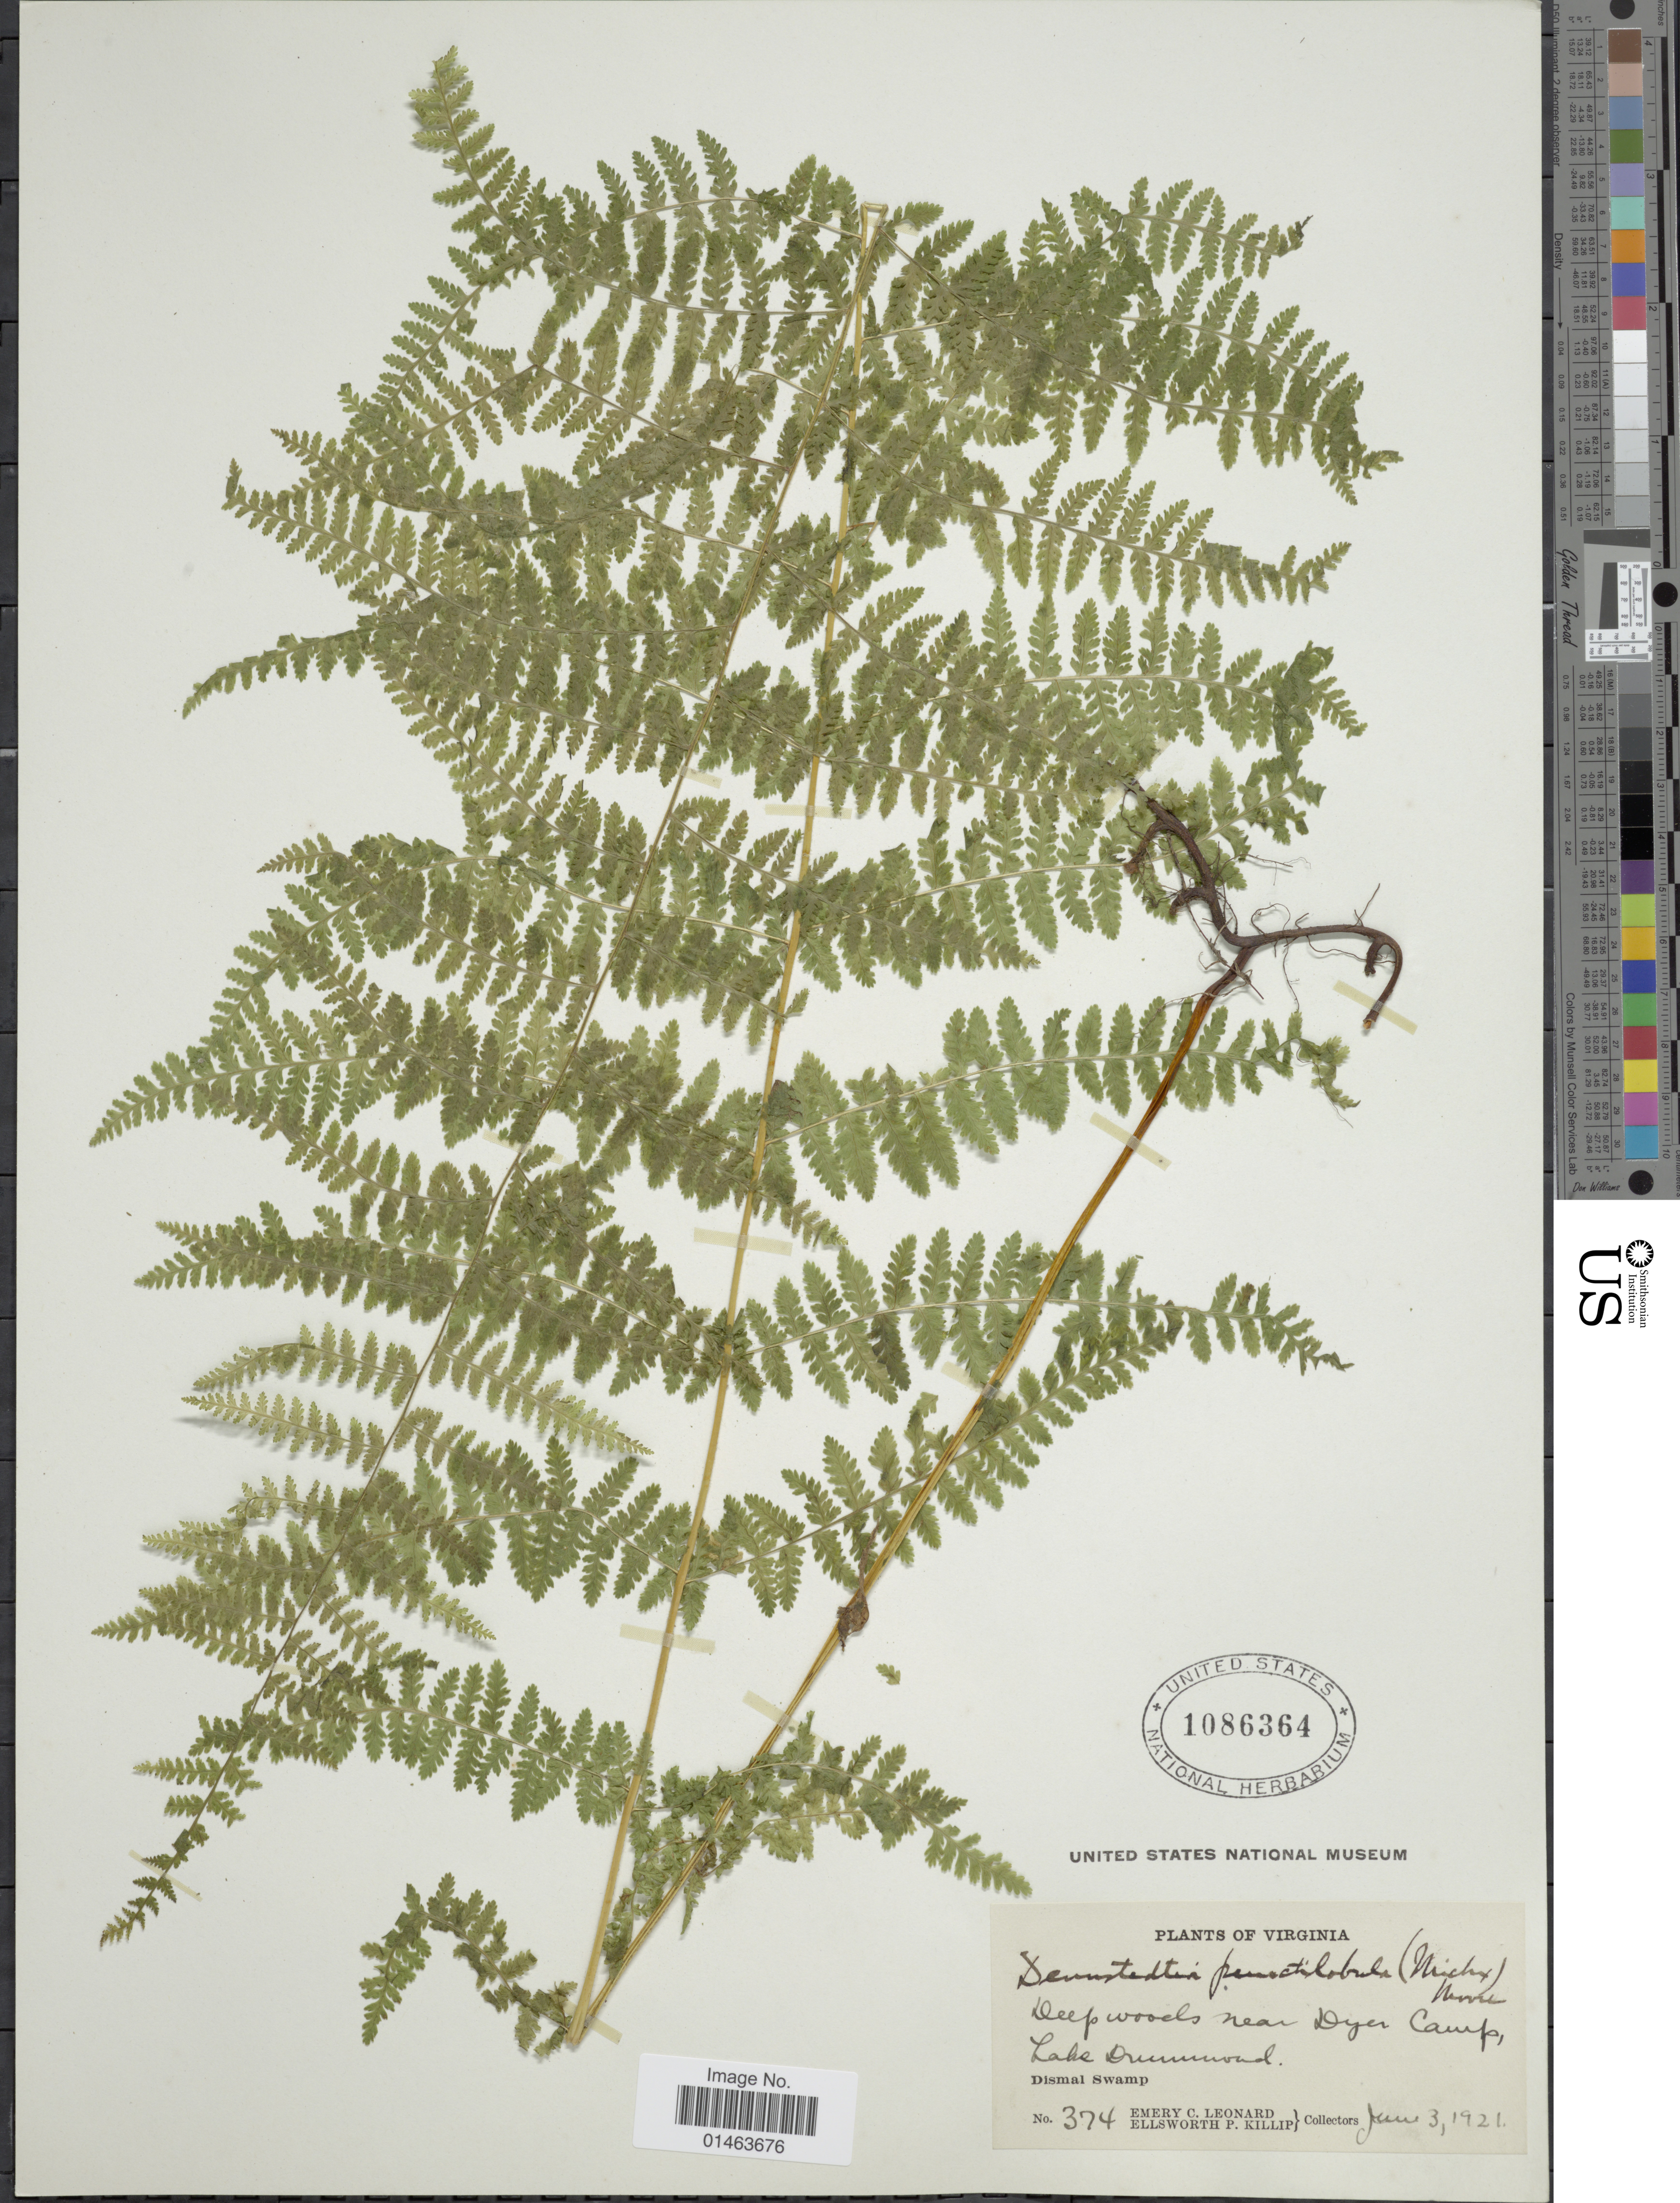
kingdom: Plantae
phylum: Tracheophyta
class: Polypodiopsida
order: Polypodiales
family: Dennstaedtiaceae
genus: Dennstaedtia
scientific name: Dennstaedtia punctilobula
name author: (Michx.) T. Moore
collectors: E. C. Leonard & E. P. Killip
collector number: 374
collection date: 1921-06-03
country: United States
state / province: Virginia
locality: Deep woods near Dyer Camp, Lake Drummond. Dismal Swamp.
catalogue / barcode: US 1086364